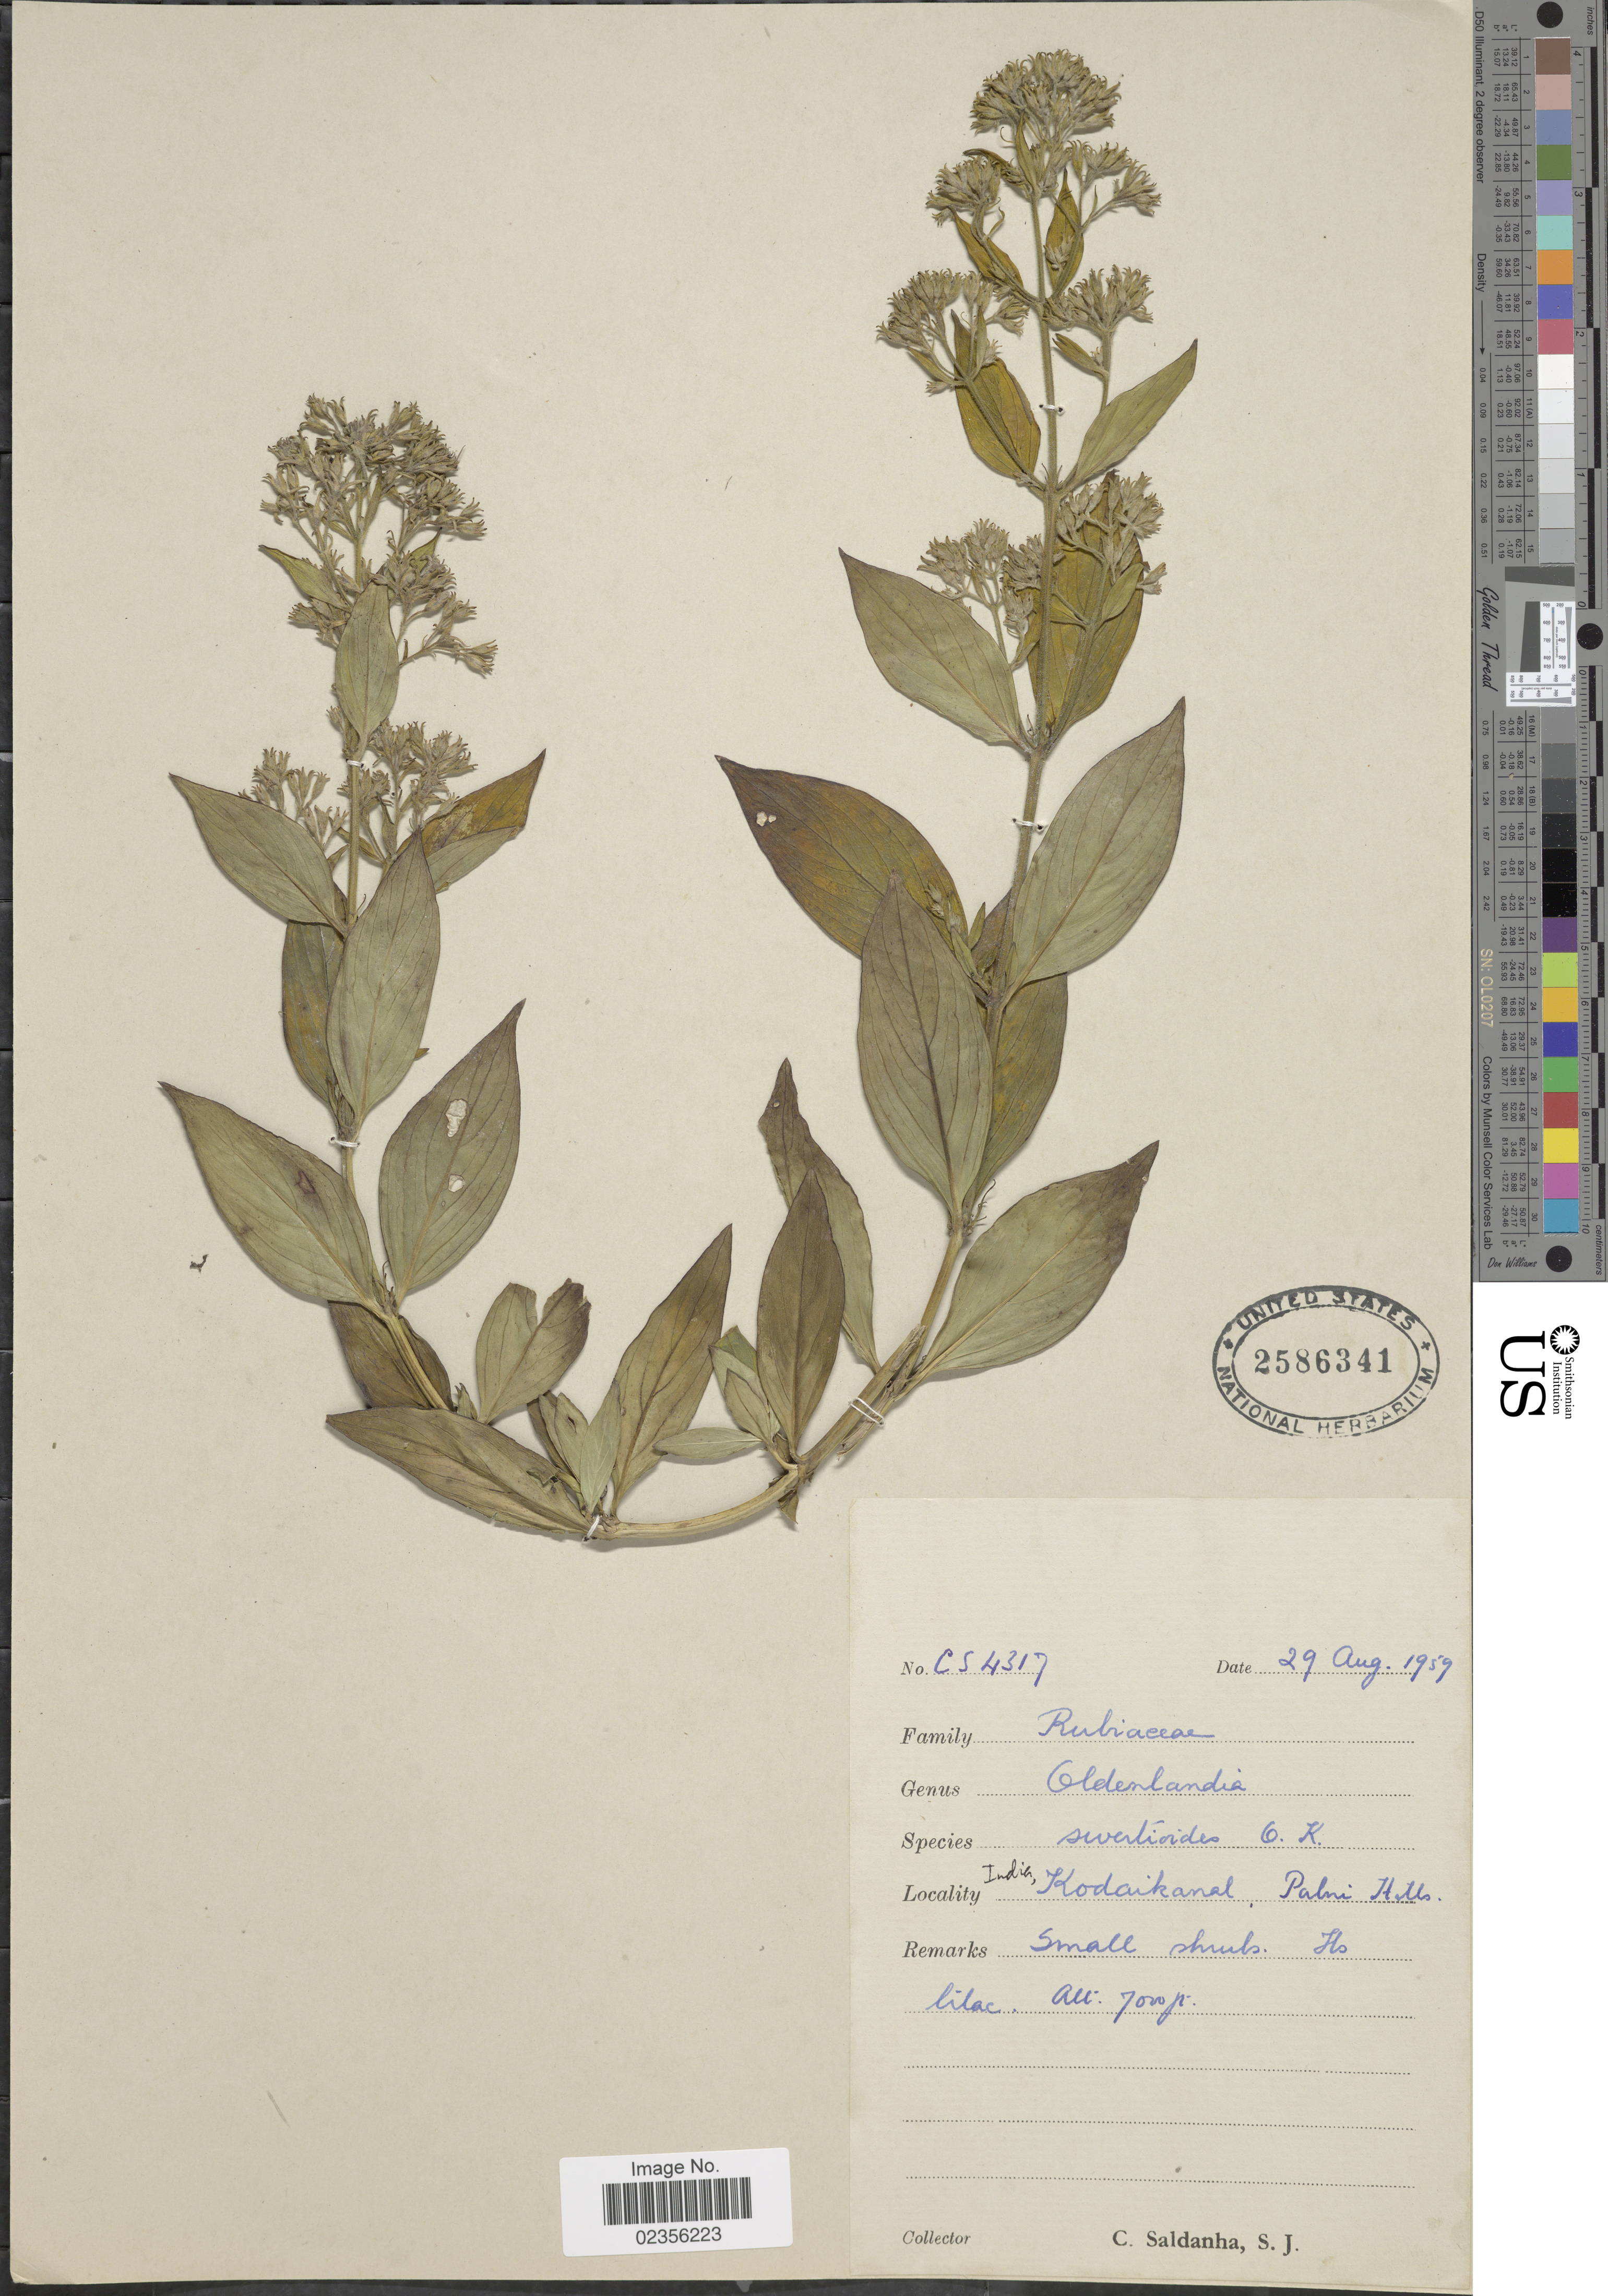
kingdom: Plantae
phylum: Tracheophyta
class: Magnoliopsida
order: Gentianales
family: Rubiaceae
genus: Hedyotis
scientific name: Hedyotis swertioides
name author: Hook. f.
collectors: C. Saldanha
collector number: CS4317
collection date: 1959-08-29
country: India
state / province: Tamil Nadu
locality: Kodaikanal, Palni Hills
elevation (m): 213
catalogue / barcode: US 2586341